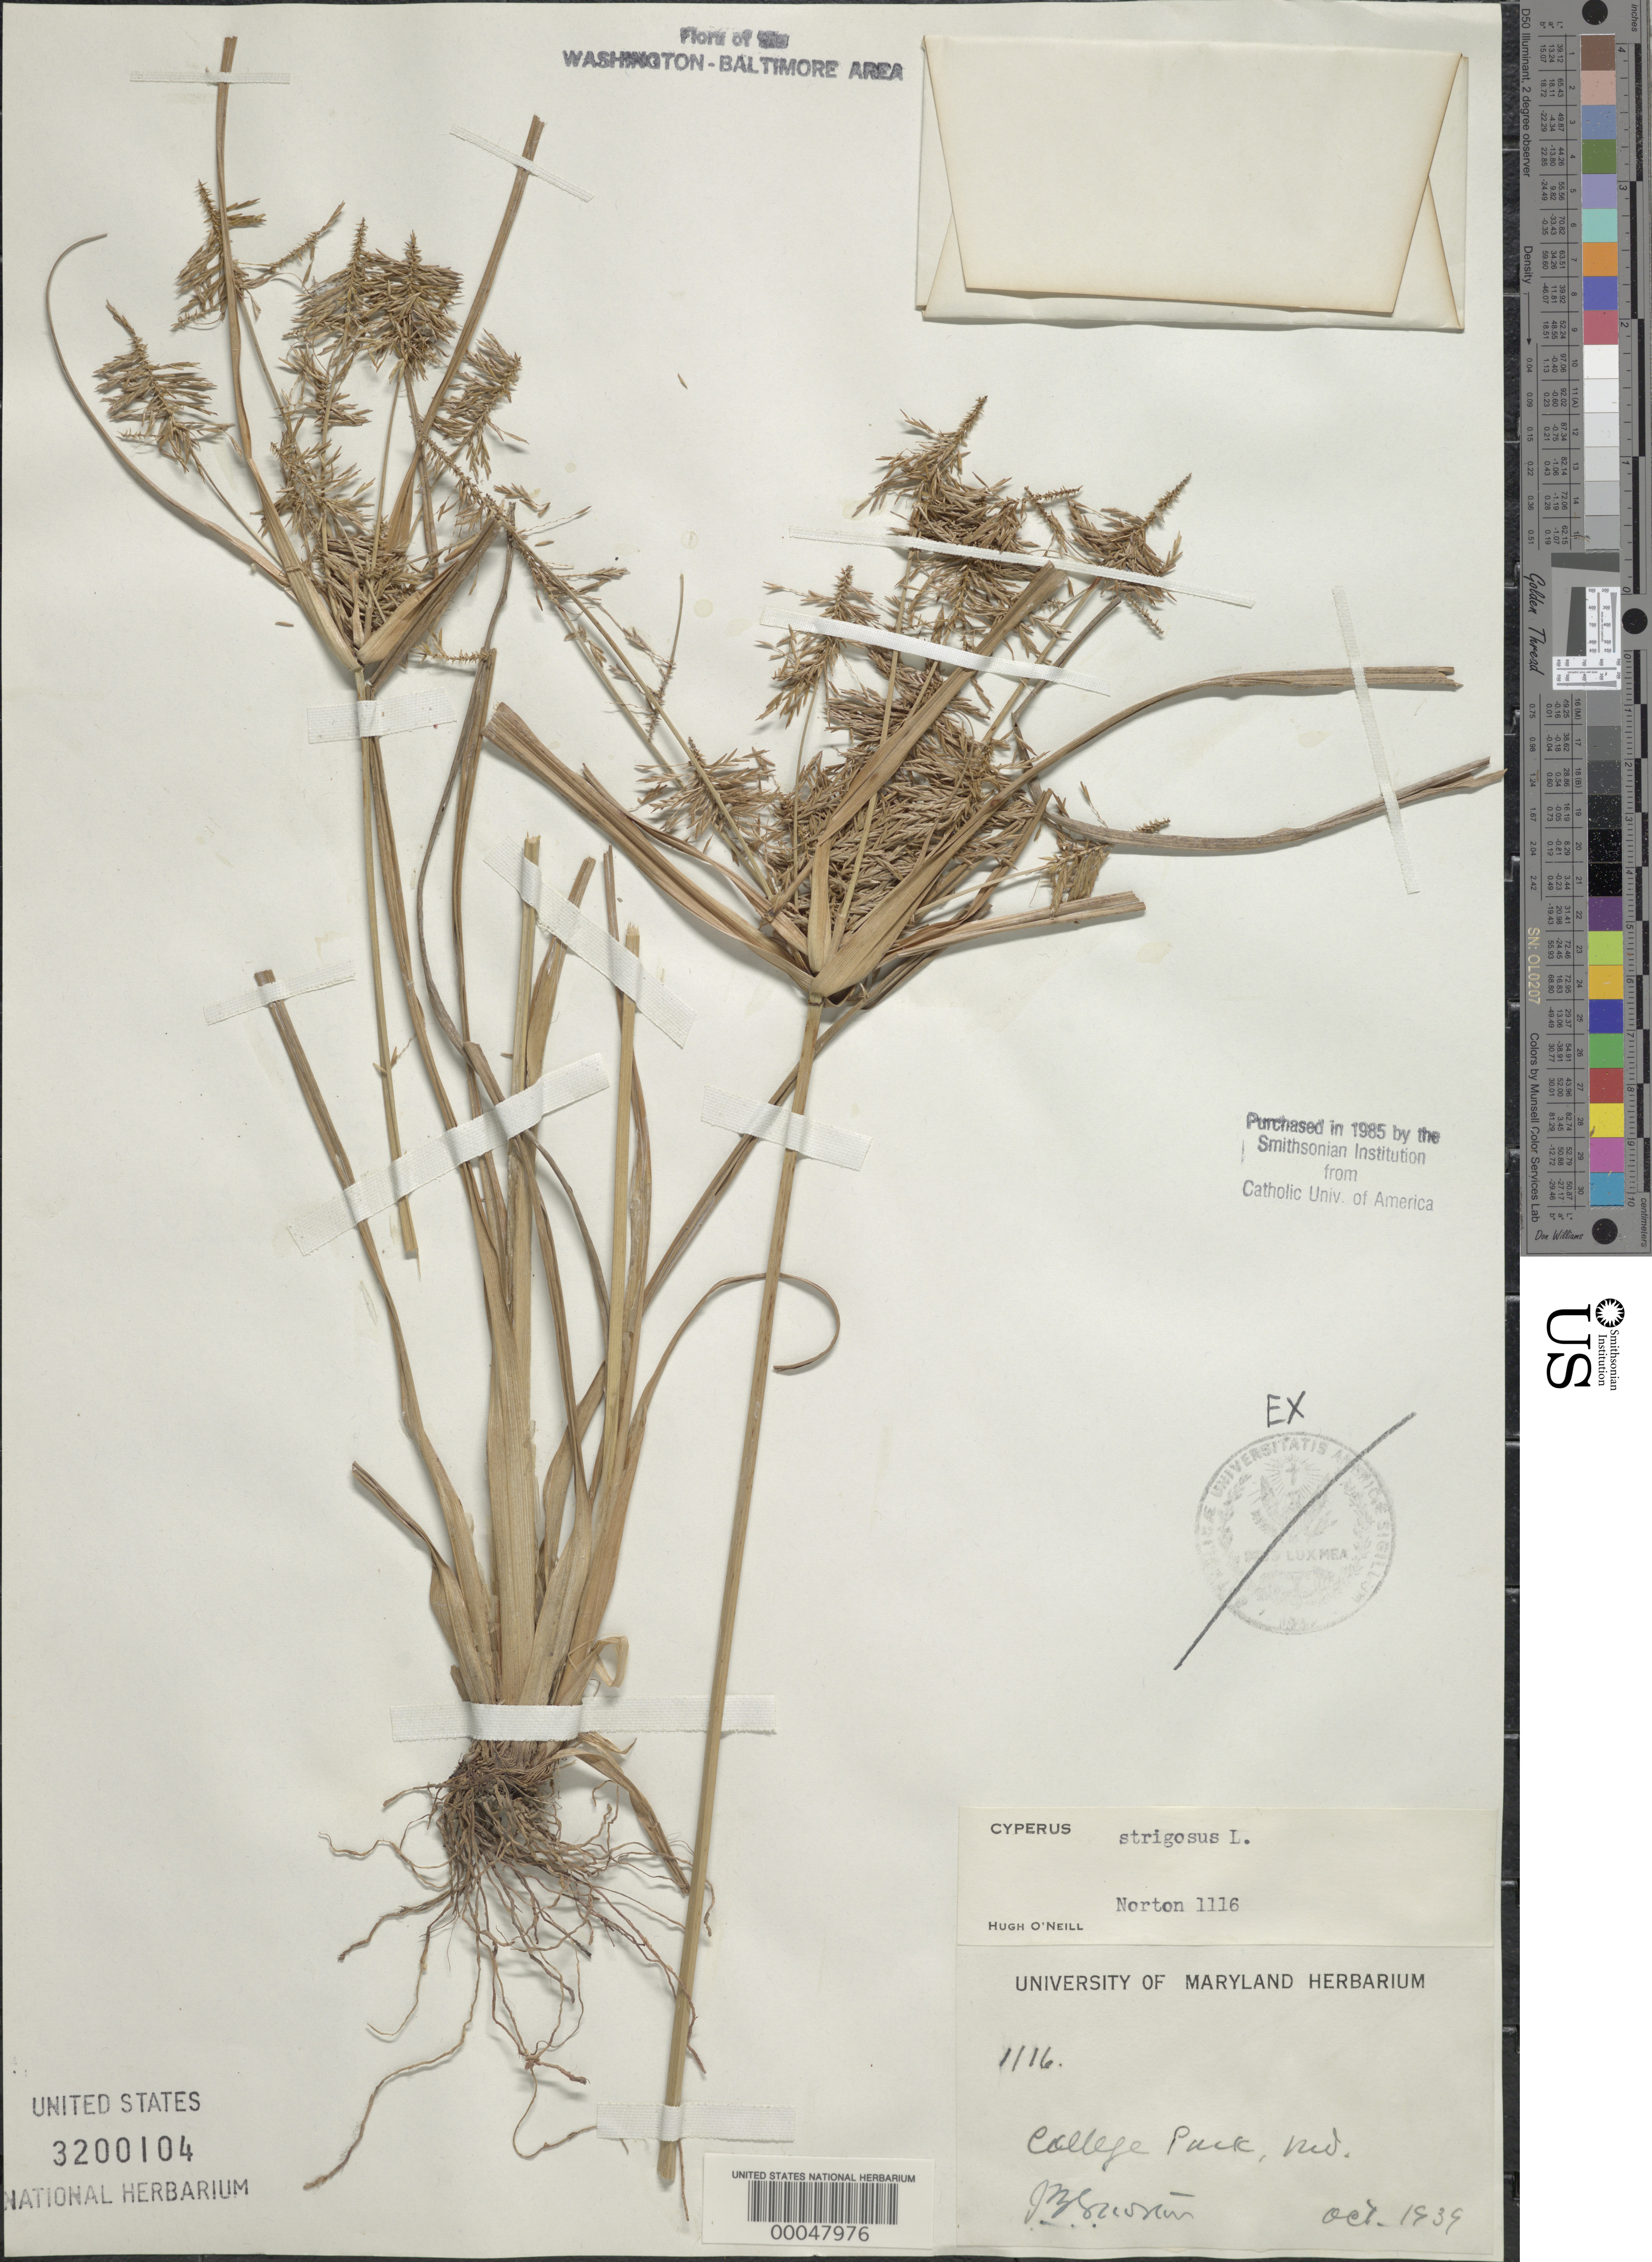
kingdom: Plantae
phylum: Tracheophyta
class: Liliopsida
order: Poales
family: Cyperaceae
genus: Cyperus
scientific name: Cyperus strigosus L.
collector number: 1116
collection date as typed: Oct 1939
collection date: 1939-10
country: United States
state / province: Maryland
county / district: Prince George's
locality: College Park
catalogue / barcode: US 3200104